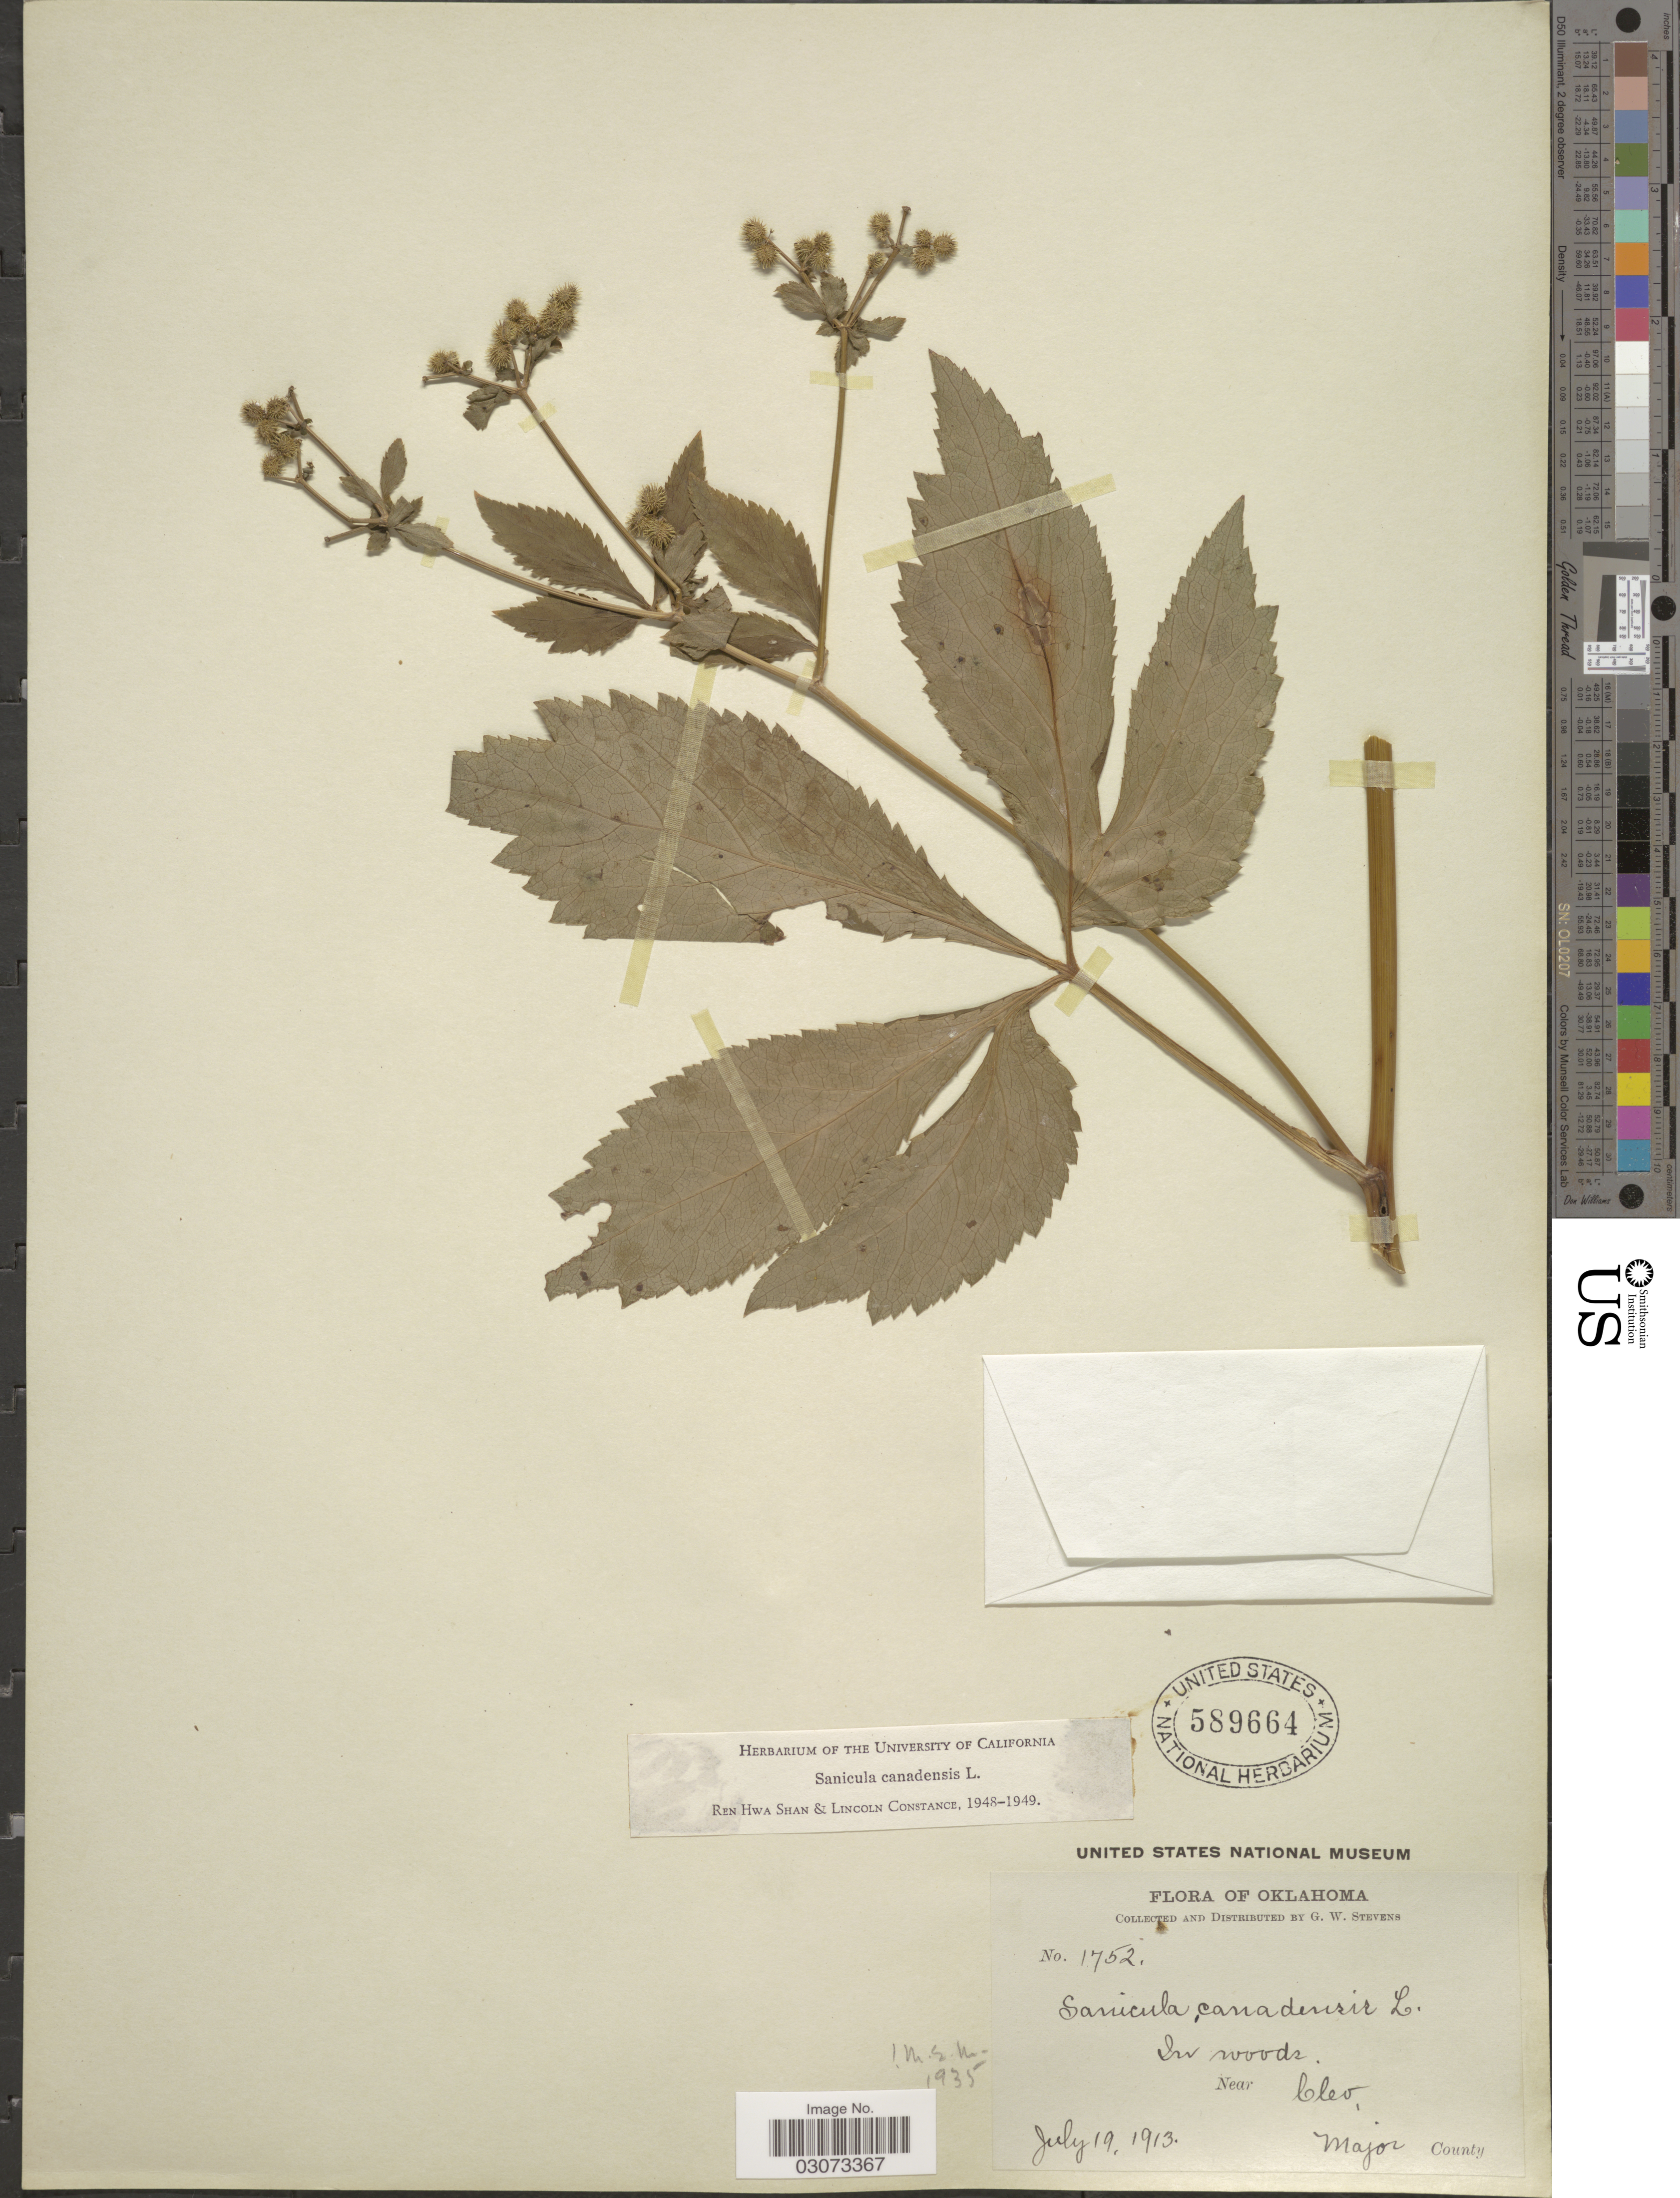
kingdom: Plantae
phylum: Tracheophyta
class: Magnoliopsida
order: Apiales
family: Apiaceae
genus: Sanicula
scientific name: Sanicula canadensis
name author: L.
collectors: G. W. Stevens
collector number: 1752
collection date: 1913-07-19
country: United States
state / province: Oklahoma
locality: Near Cleo, Major County.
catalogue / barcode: US 589664